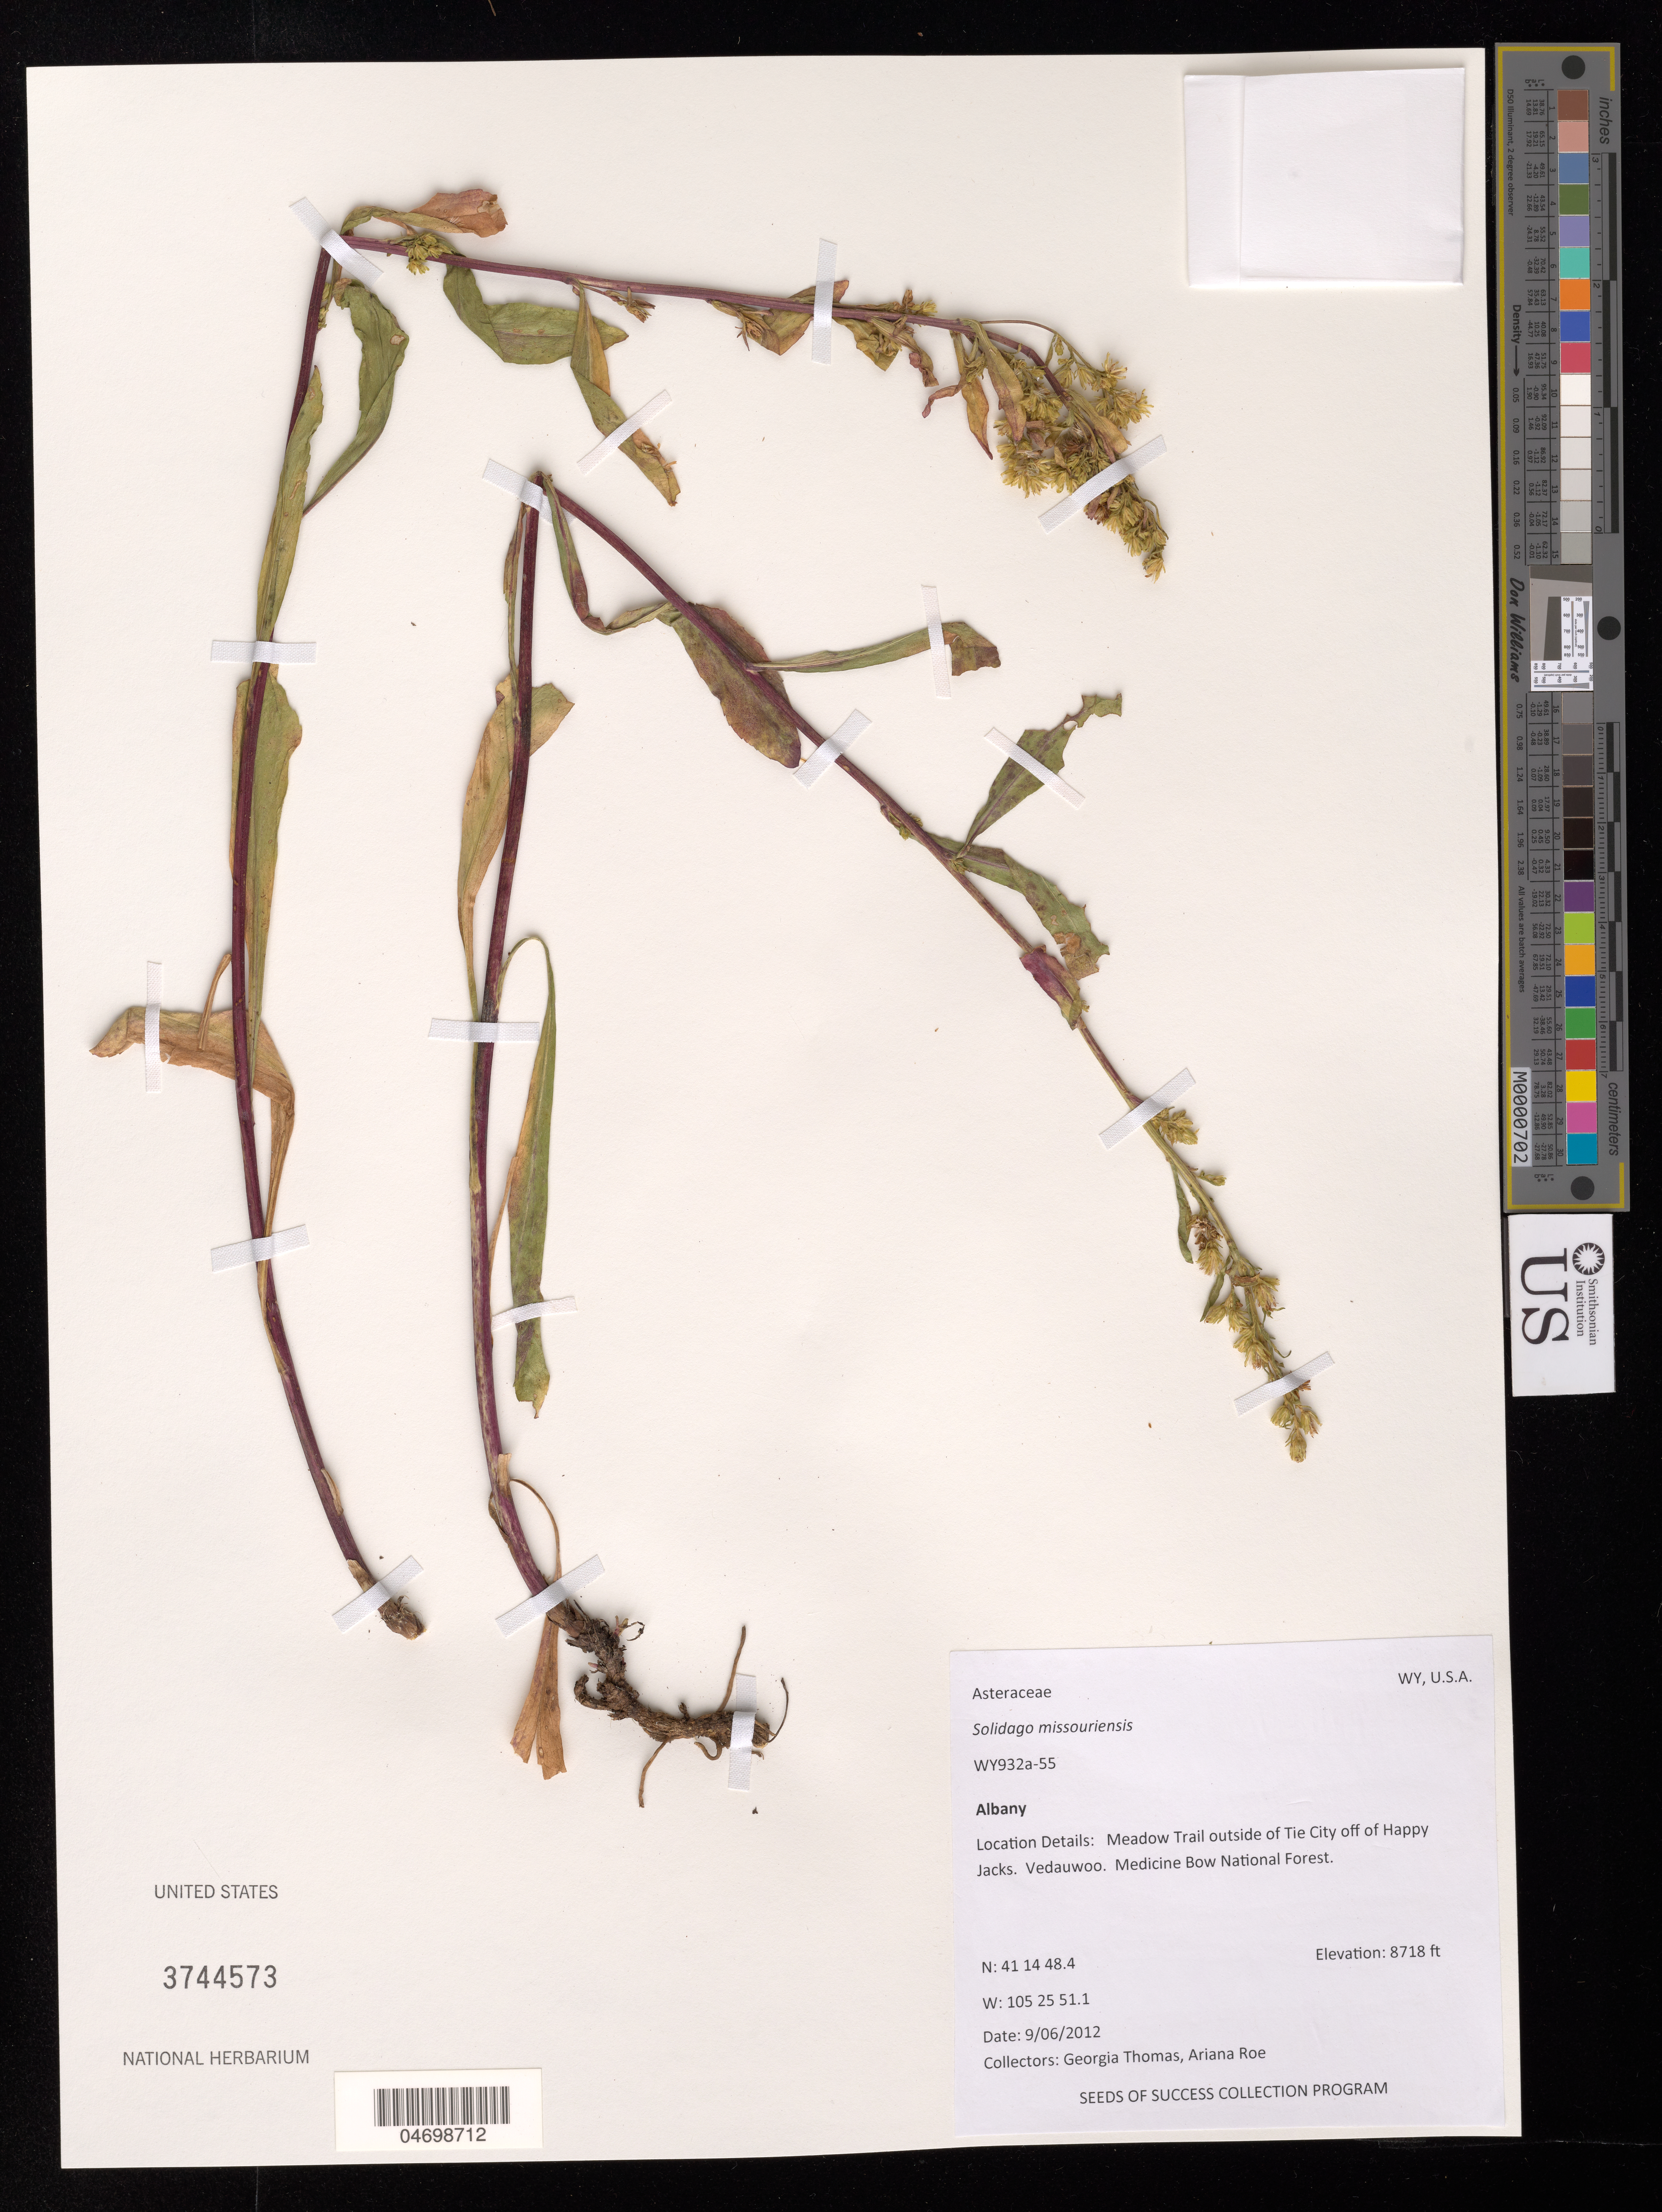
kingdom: Plantae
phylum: Tracheophyta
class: Magnoliopsida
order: Asterales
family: Asteraceae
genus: Solidago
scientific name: Solidago missouriensis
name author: Nutt.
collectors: G. Thomas & A. Roe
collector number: WY932A-55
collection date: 2012-09-06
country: United States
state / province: Wyoming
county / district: Albany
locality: Meadow Trail outside of Tie City off of Happy Jacks. Vedauwoo. Medicine Bow National Forest.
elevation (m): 2657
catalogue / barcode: US 3744573